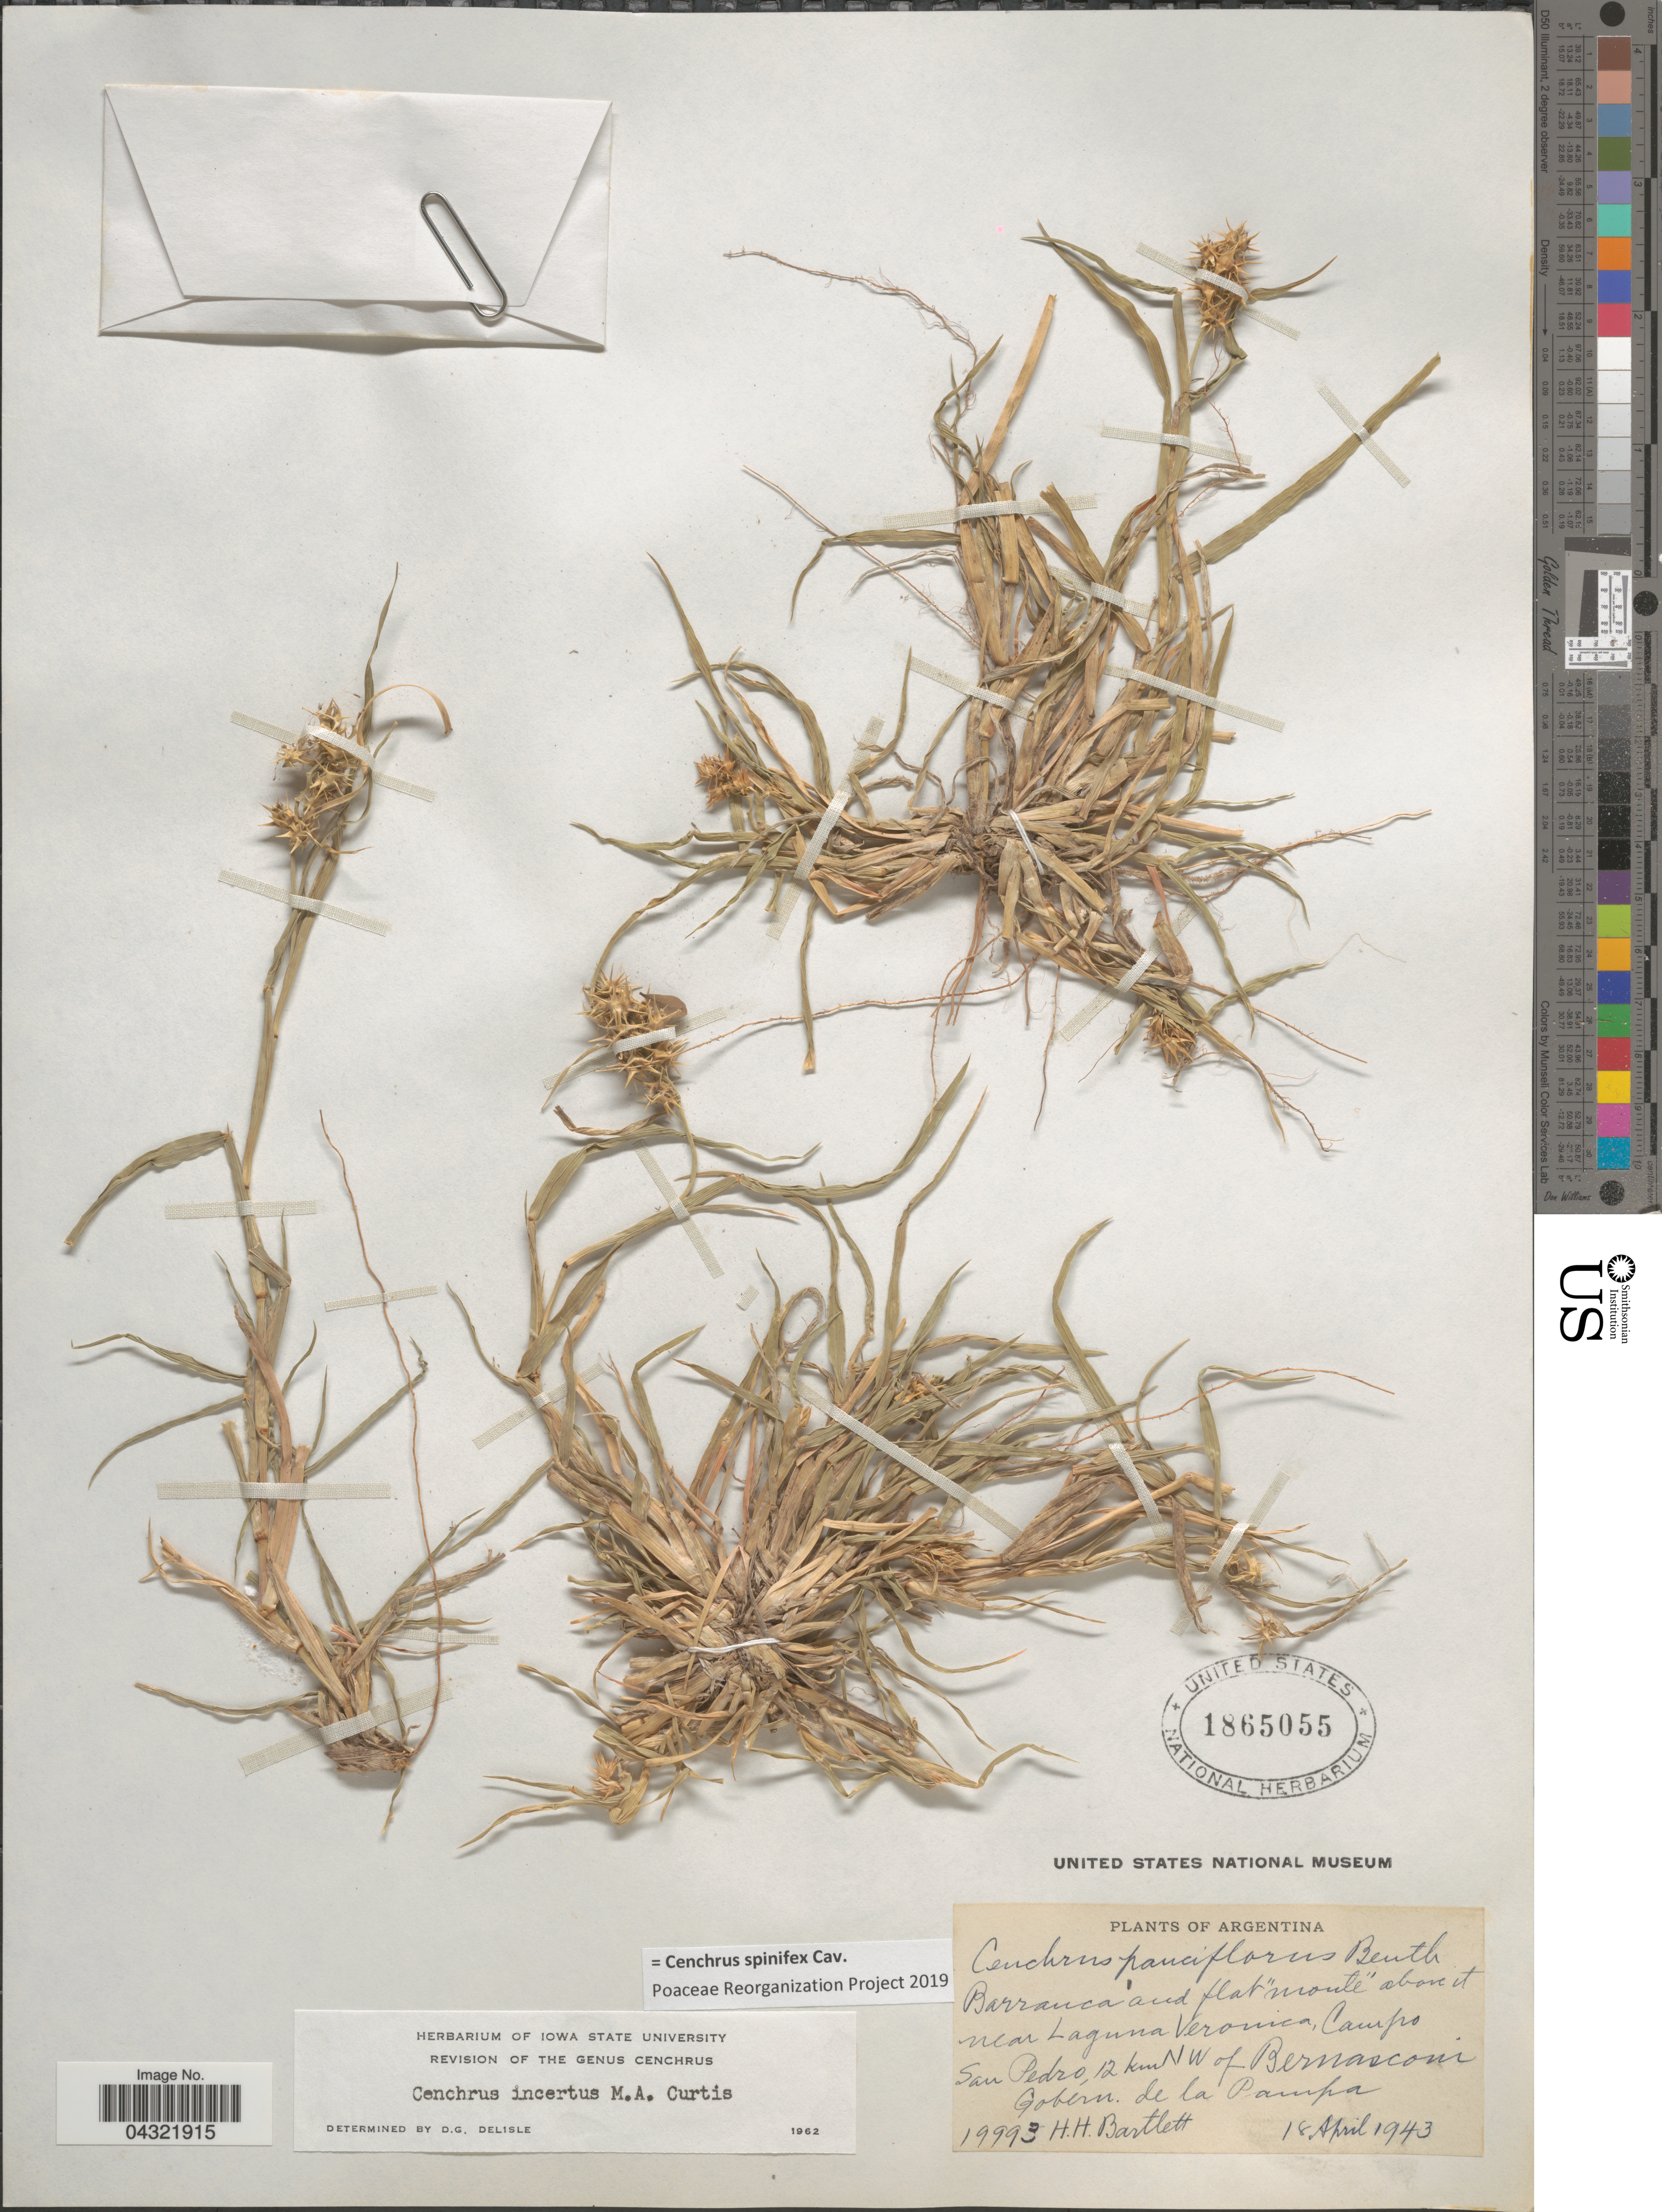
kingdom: Plantae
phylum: Tracheophyta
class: Liliopsida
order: Poales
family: Poaceae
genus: Cenchrus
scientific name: Cenchrus spinifex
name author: Cav.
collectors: H. H. Bartlett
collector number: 19993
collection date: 1943-04-18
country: Argentina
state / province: La Pampa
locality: Barranca and flat "monte" above it near Laguna Veronica, Campo San Pedro, 12 km NW of Bernasconi. Gobern. de la Pampa.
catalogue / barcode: US 1865055